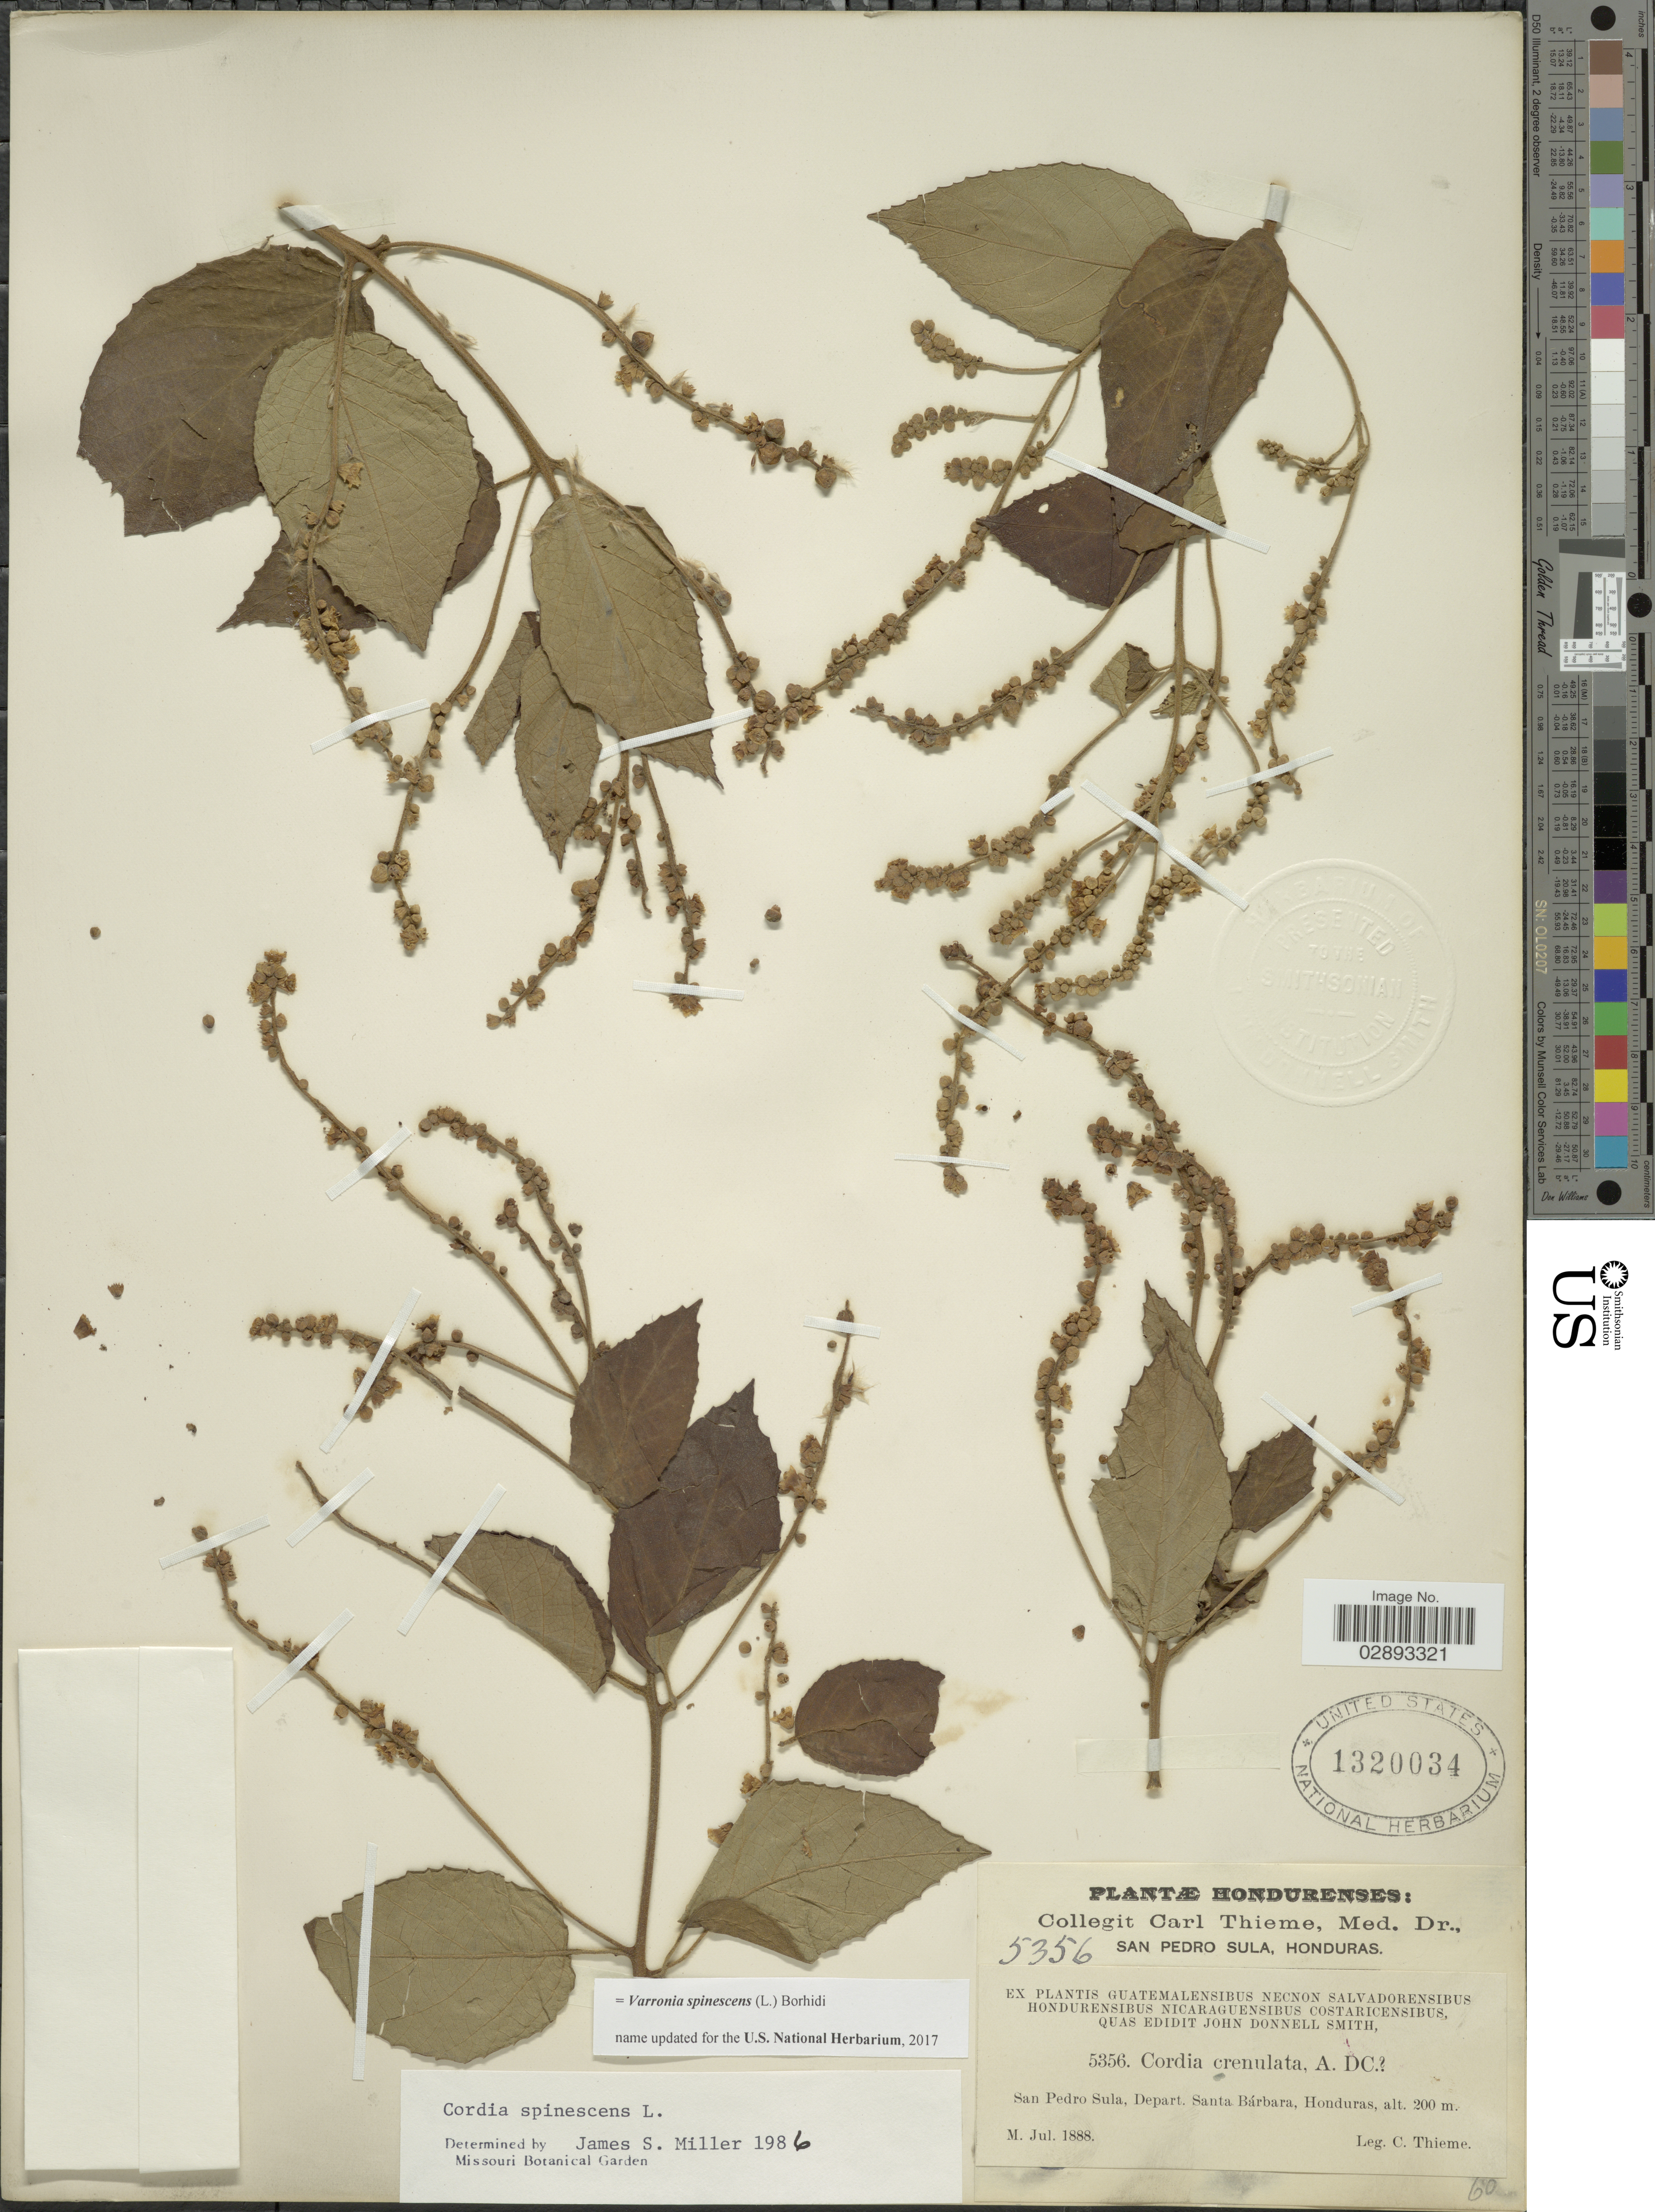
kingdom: Plantae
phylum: Tracheophyta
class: Magnoliopsida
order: Boraginales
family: Cordiaceae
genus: Varronia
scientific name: Varronia spinescens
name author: (L.) Borhidi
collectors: C. Thieme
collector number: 5356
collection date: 1888-07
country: Honduras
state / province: Santa Bárbara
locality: San Pedro Sula, Depart. Santa Bárbara, Honduras.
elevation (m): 200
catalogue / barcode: US 1320034